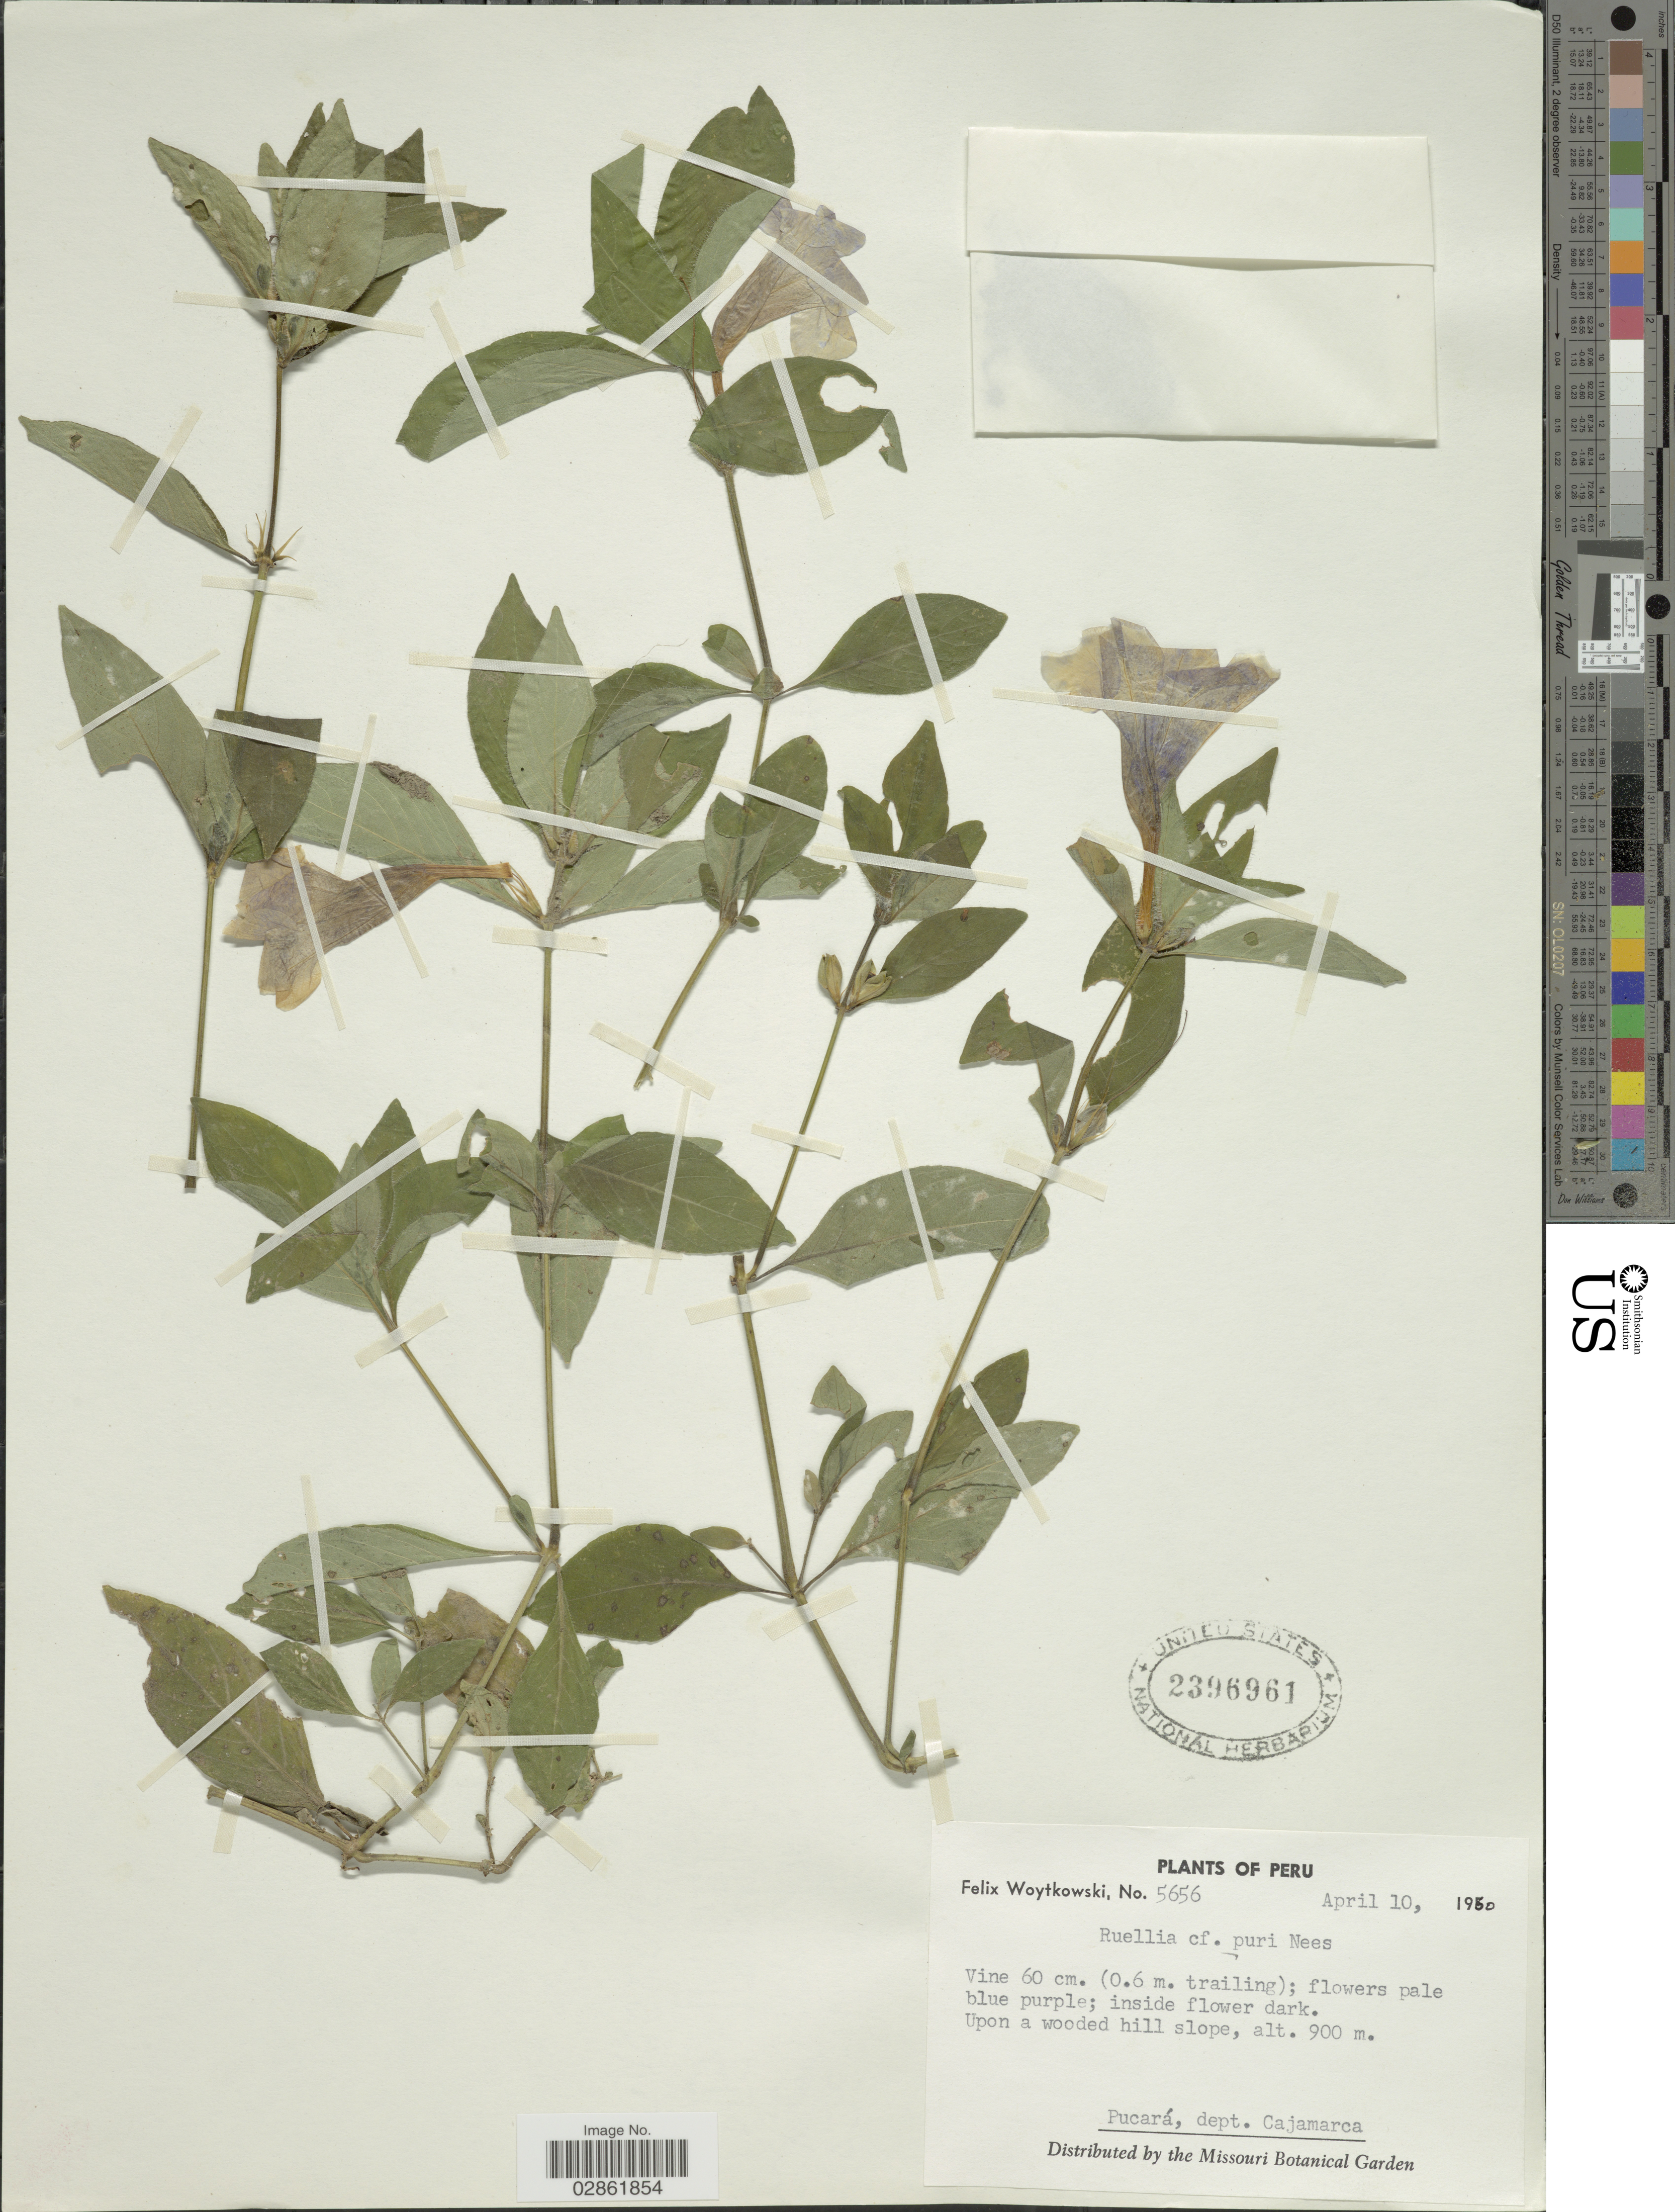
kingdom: Plantae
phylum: Tracheophyta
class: Magnoliopsida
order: Lamiales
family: Acanthaceae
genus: Ruellia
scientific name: Ruellia puri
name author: Mart. ex Nees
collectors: F. Woytkowski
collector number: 5656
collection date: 1950-04-10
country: Peru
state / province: Cajamarca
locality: Pucará, dept. Cajamarca.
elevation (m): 900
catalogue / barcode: US 2396961